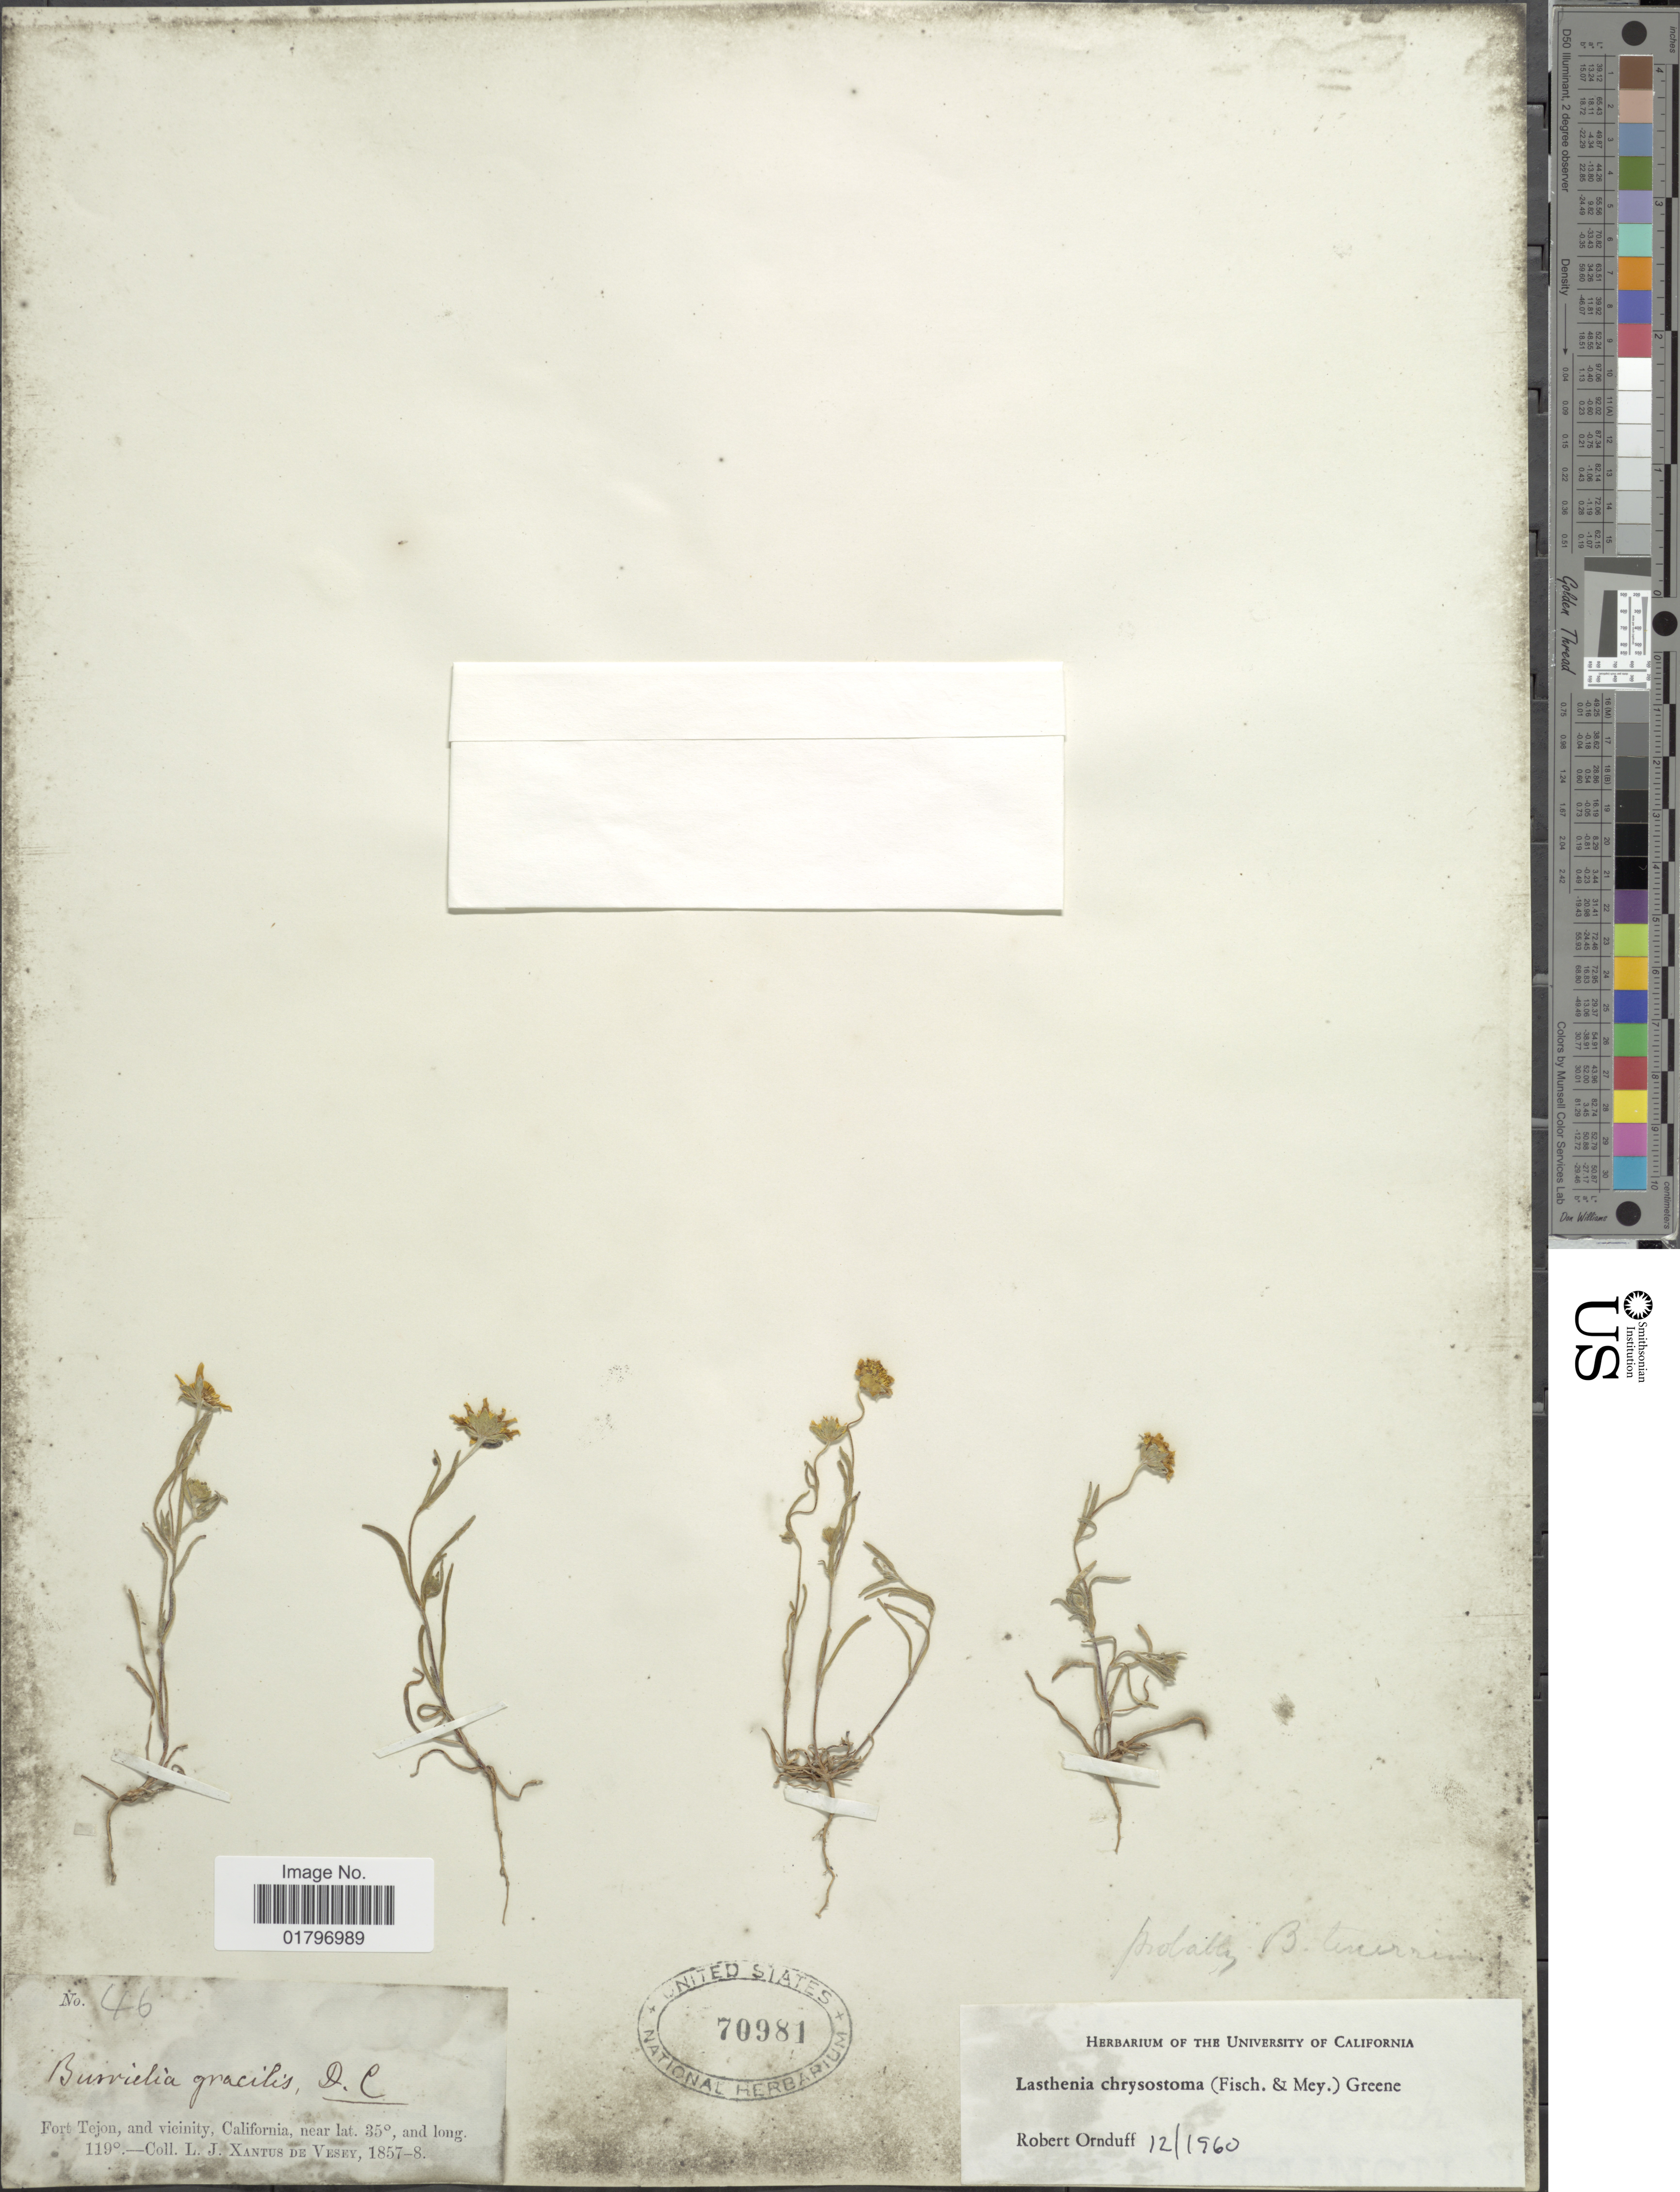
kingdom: Plantae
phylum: Tracheophyta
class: Magnoliopsida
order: Asterales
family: Asteraceae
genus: Lasthenia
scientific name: Lasthenia chrysostoma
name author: (Fisch. & C.A. Mey.) Greene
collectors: L. Xantus de Vesey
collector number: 46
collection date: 1857/1858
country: United States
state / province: California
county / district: Kern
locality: Fort Tejon, and vicinity, California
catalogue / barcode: US 70981